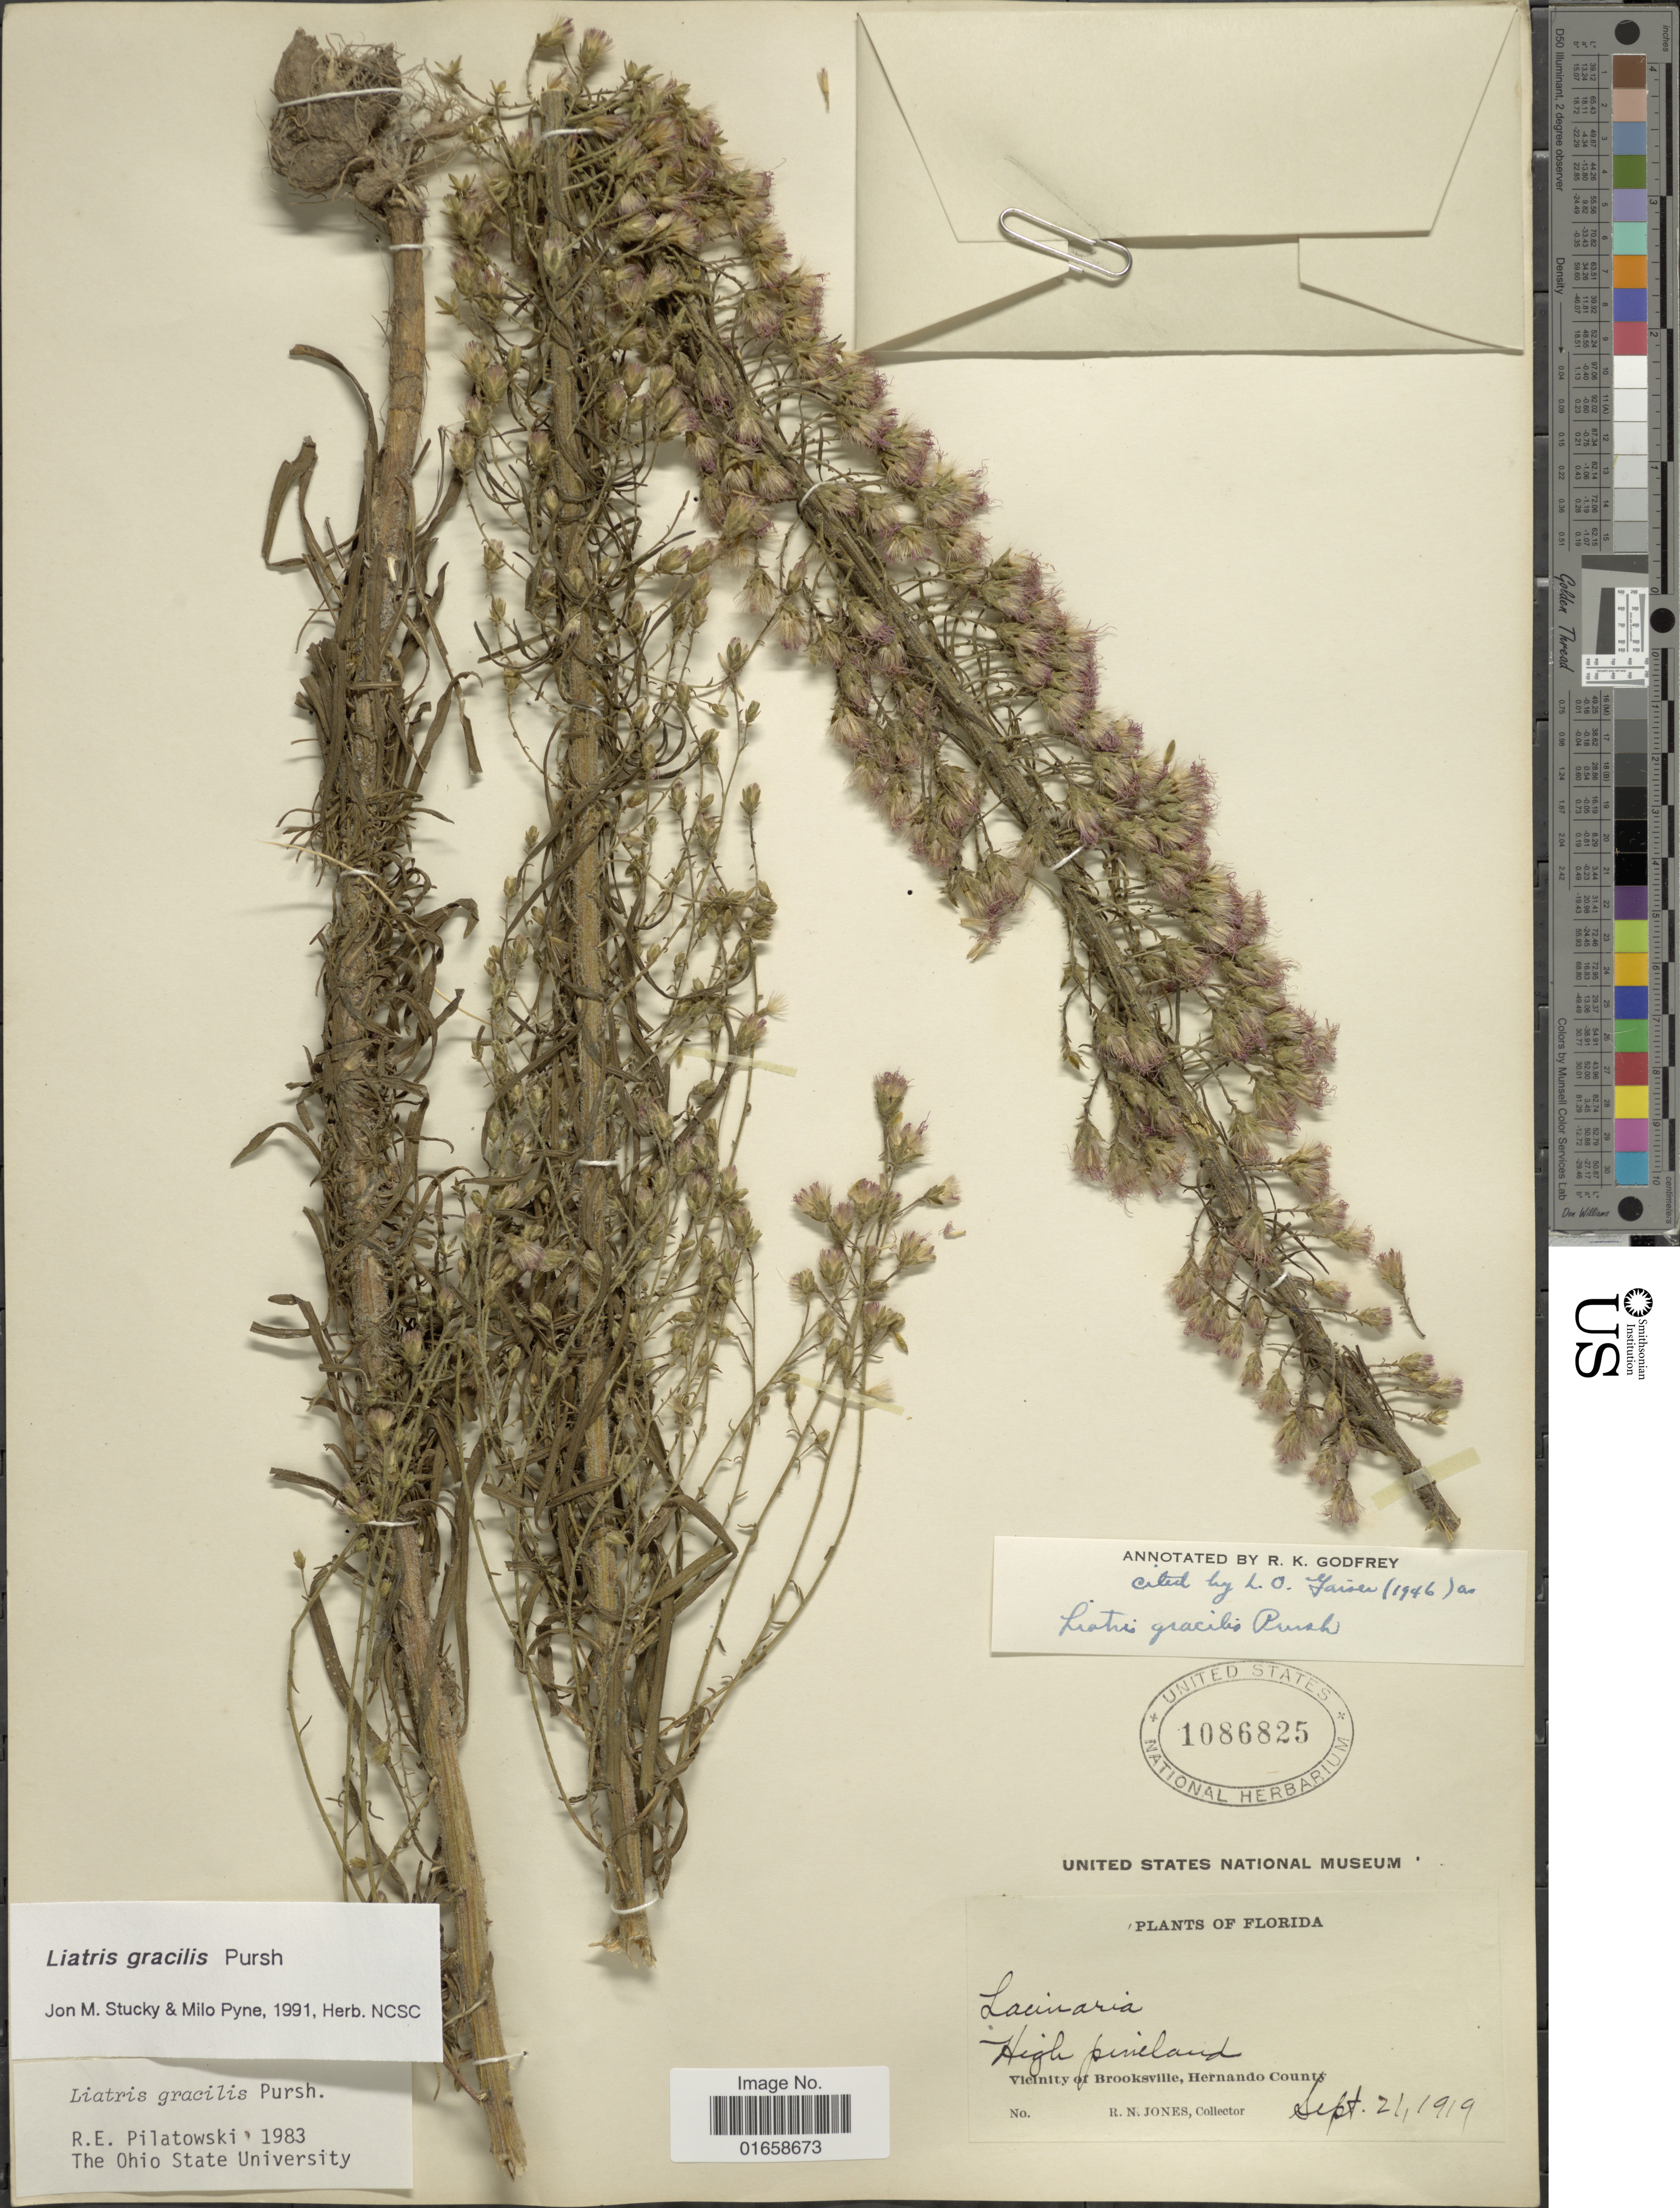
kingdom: Plantae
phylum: Tracheophyta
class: Magnoliopsida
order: Asterales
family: Asteraceae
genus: Liatris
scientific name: Liatris gracilis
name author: Pursh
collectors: R. N. Jones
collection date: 1919-09-21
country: United States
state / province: Florida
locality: Vicinity of Brooksville, Hernando County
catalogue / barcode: US 1086825